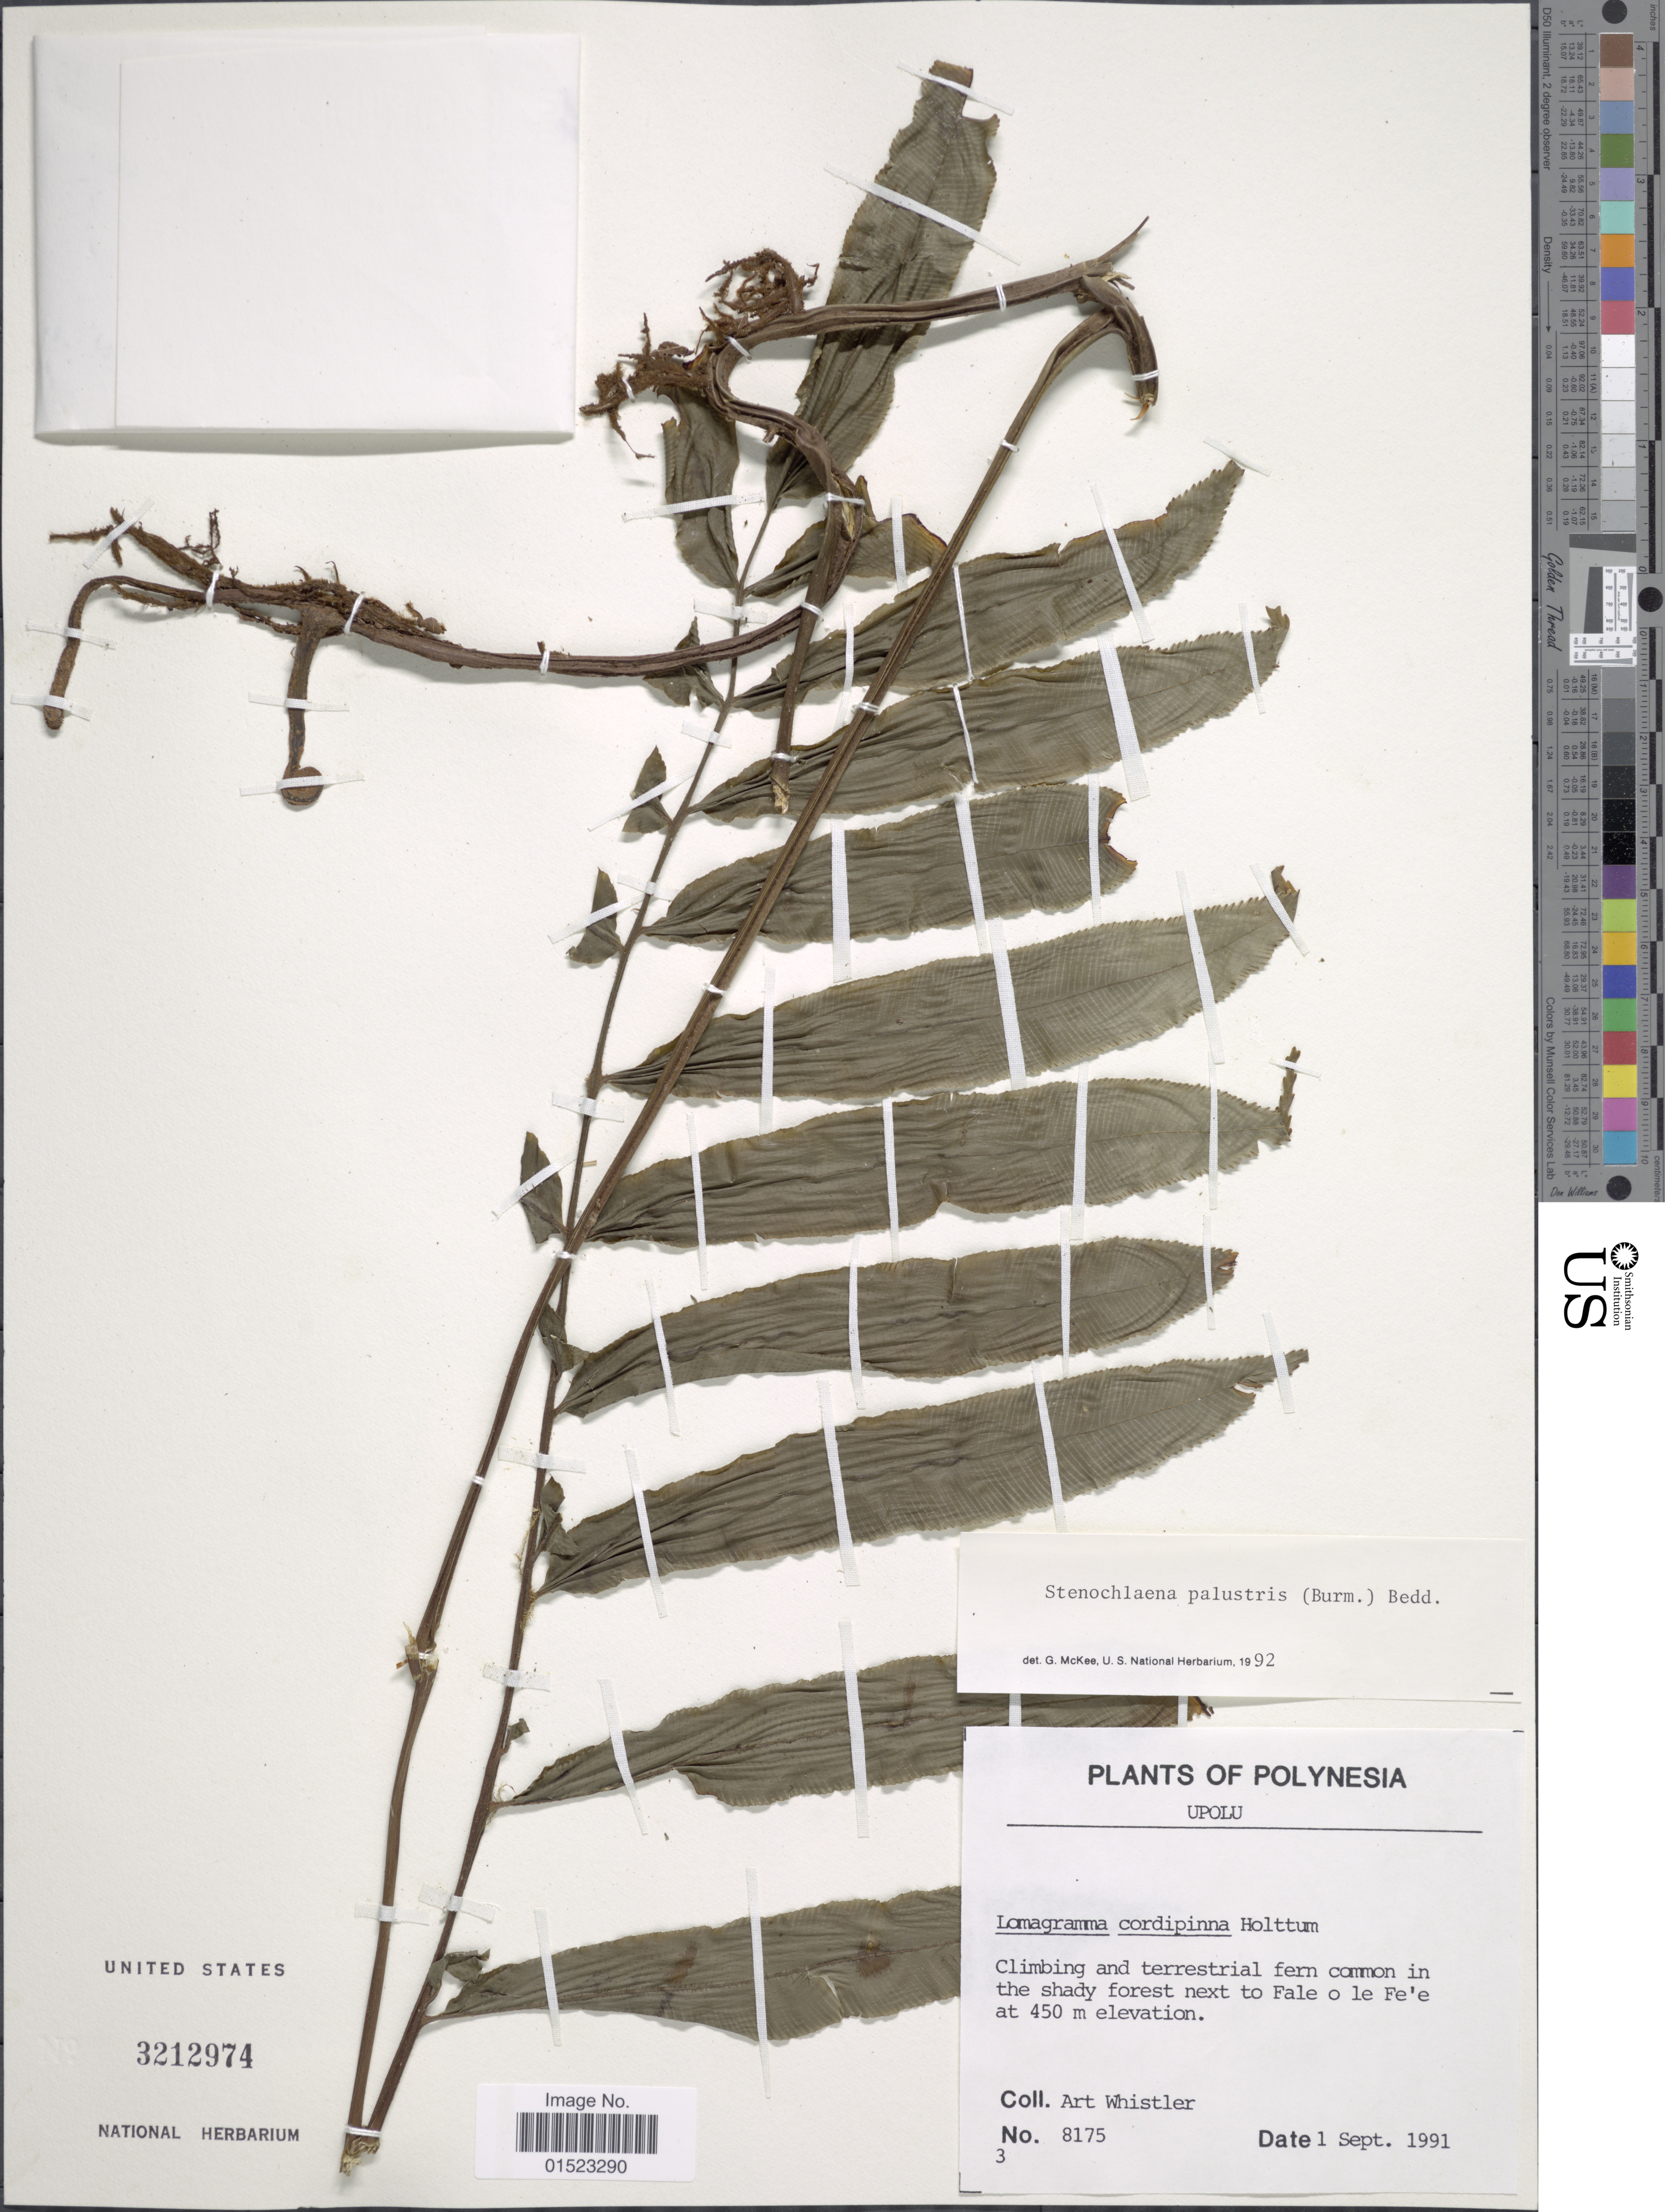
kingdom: Plantae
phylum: Tracheophyta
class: Polypodiopsida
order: Polypodiales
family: Blechnaceae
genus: Stenochlaena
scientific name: Stenochlaena palustris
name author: (Burm. f.) Bedd.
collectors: A. Whistler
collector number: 8175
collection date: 1991-09-01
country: Samoa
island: Upolu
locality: Upolu, climbing to terrestrial fern common in the shady forest next to Fale o le Fe'e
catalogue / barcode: US 3212974